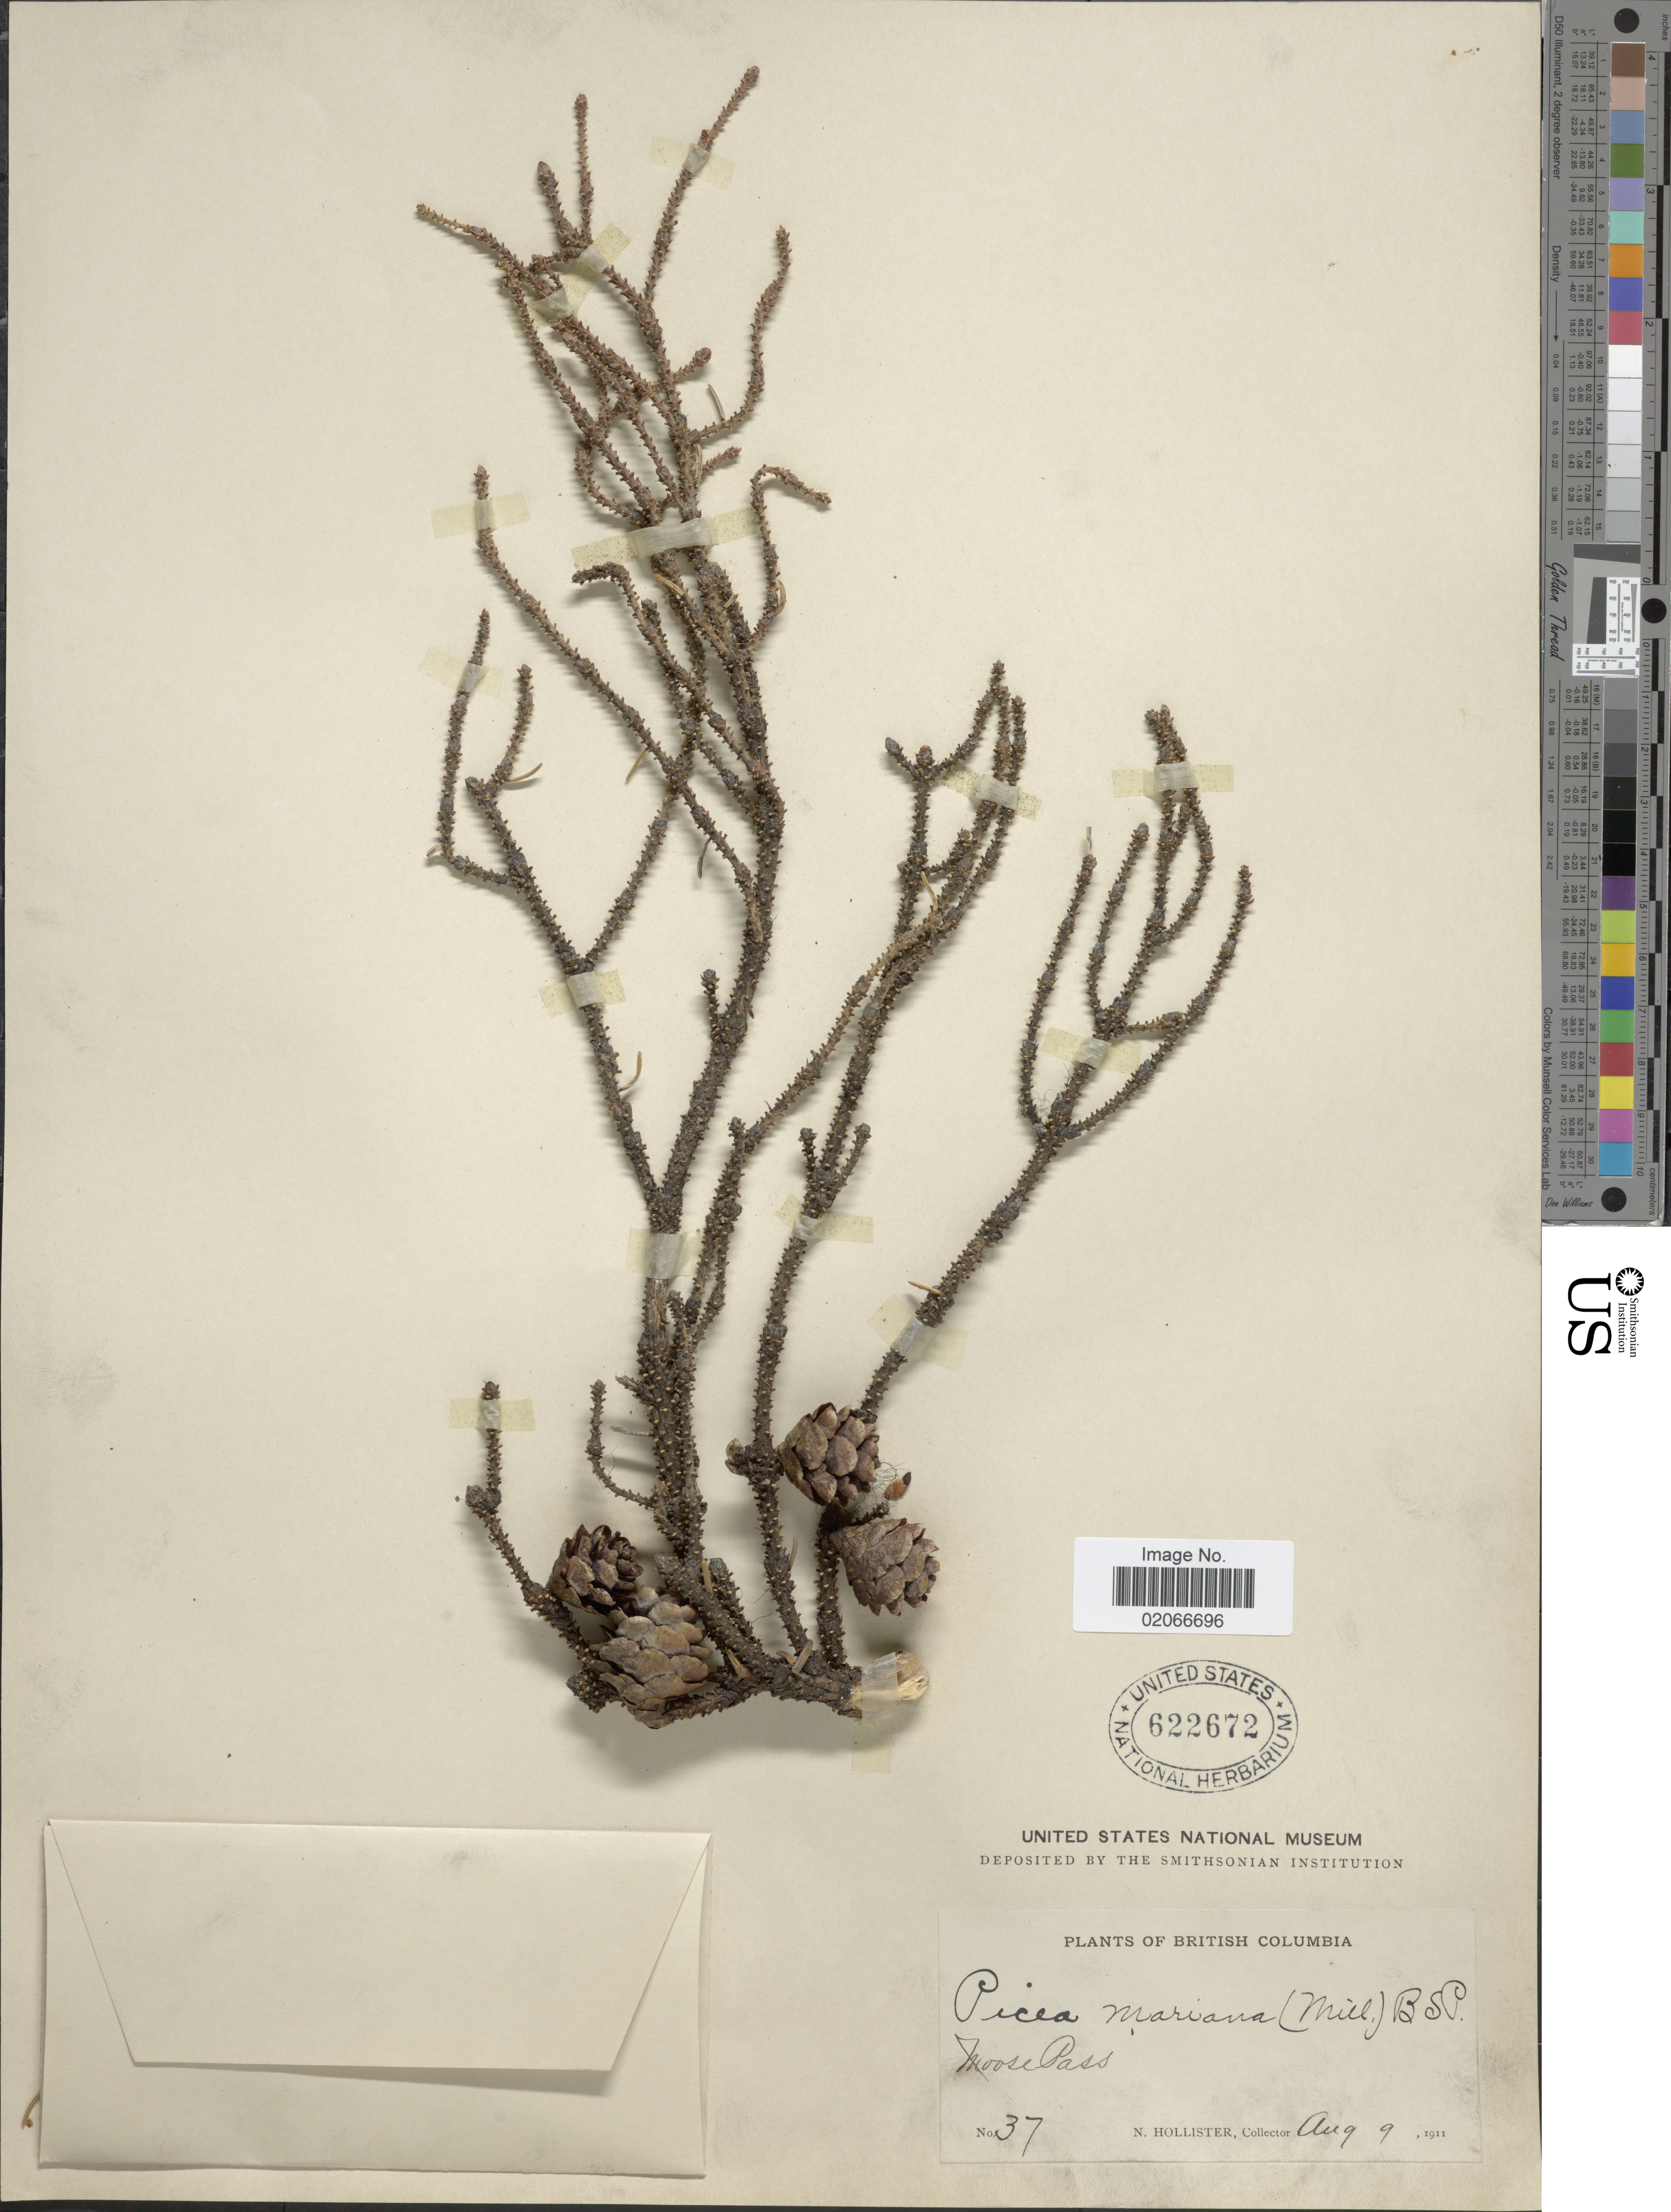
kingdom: Plantae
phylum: Tracheophyta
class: Pinopsida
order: Pinales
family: Pinaceae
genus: Picea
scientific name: Picea mariana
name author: (Mill.) Britton, Stearns & Poggenb.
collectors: N. Hollister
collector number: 37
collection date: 1911-08-09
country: Canada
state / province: British Columbia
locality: Moose Pass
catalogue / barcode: US 622672